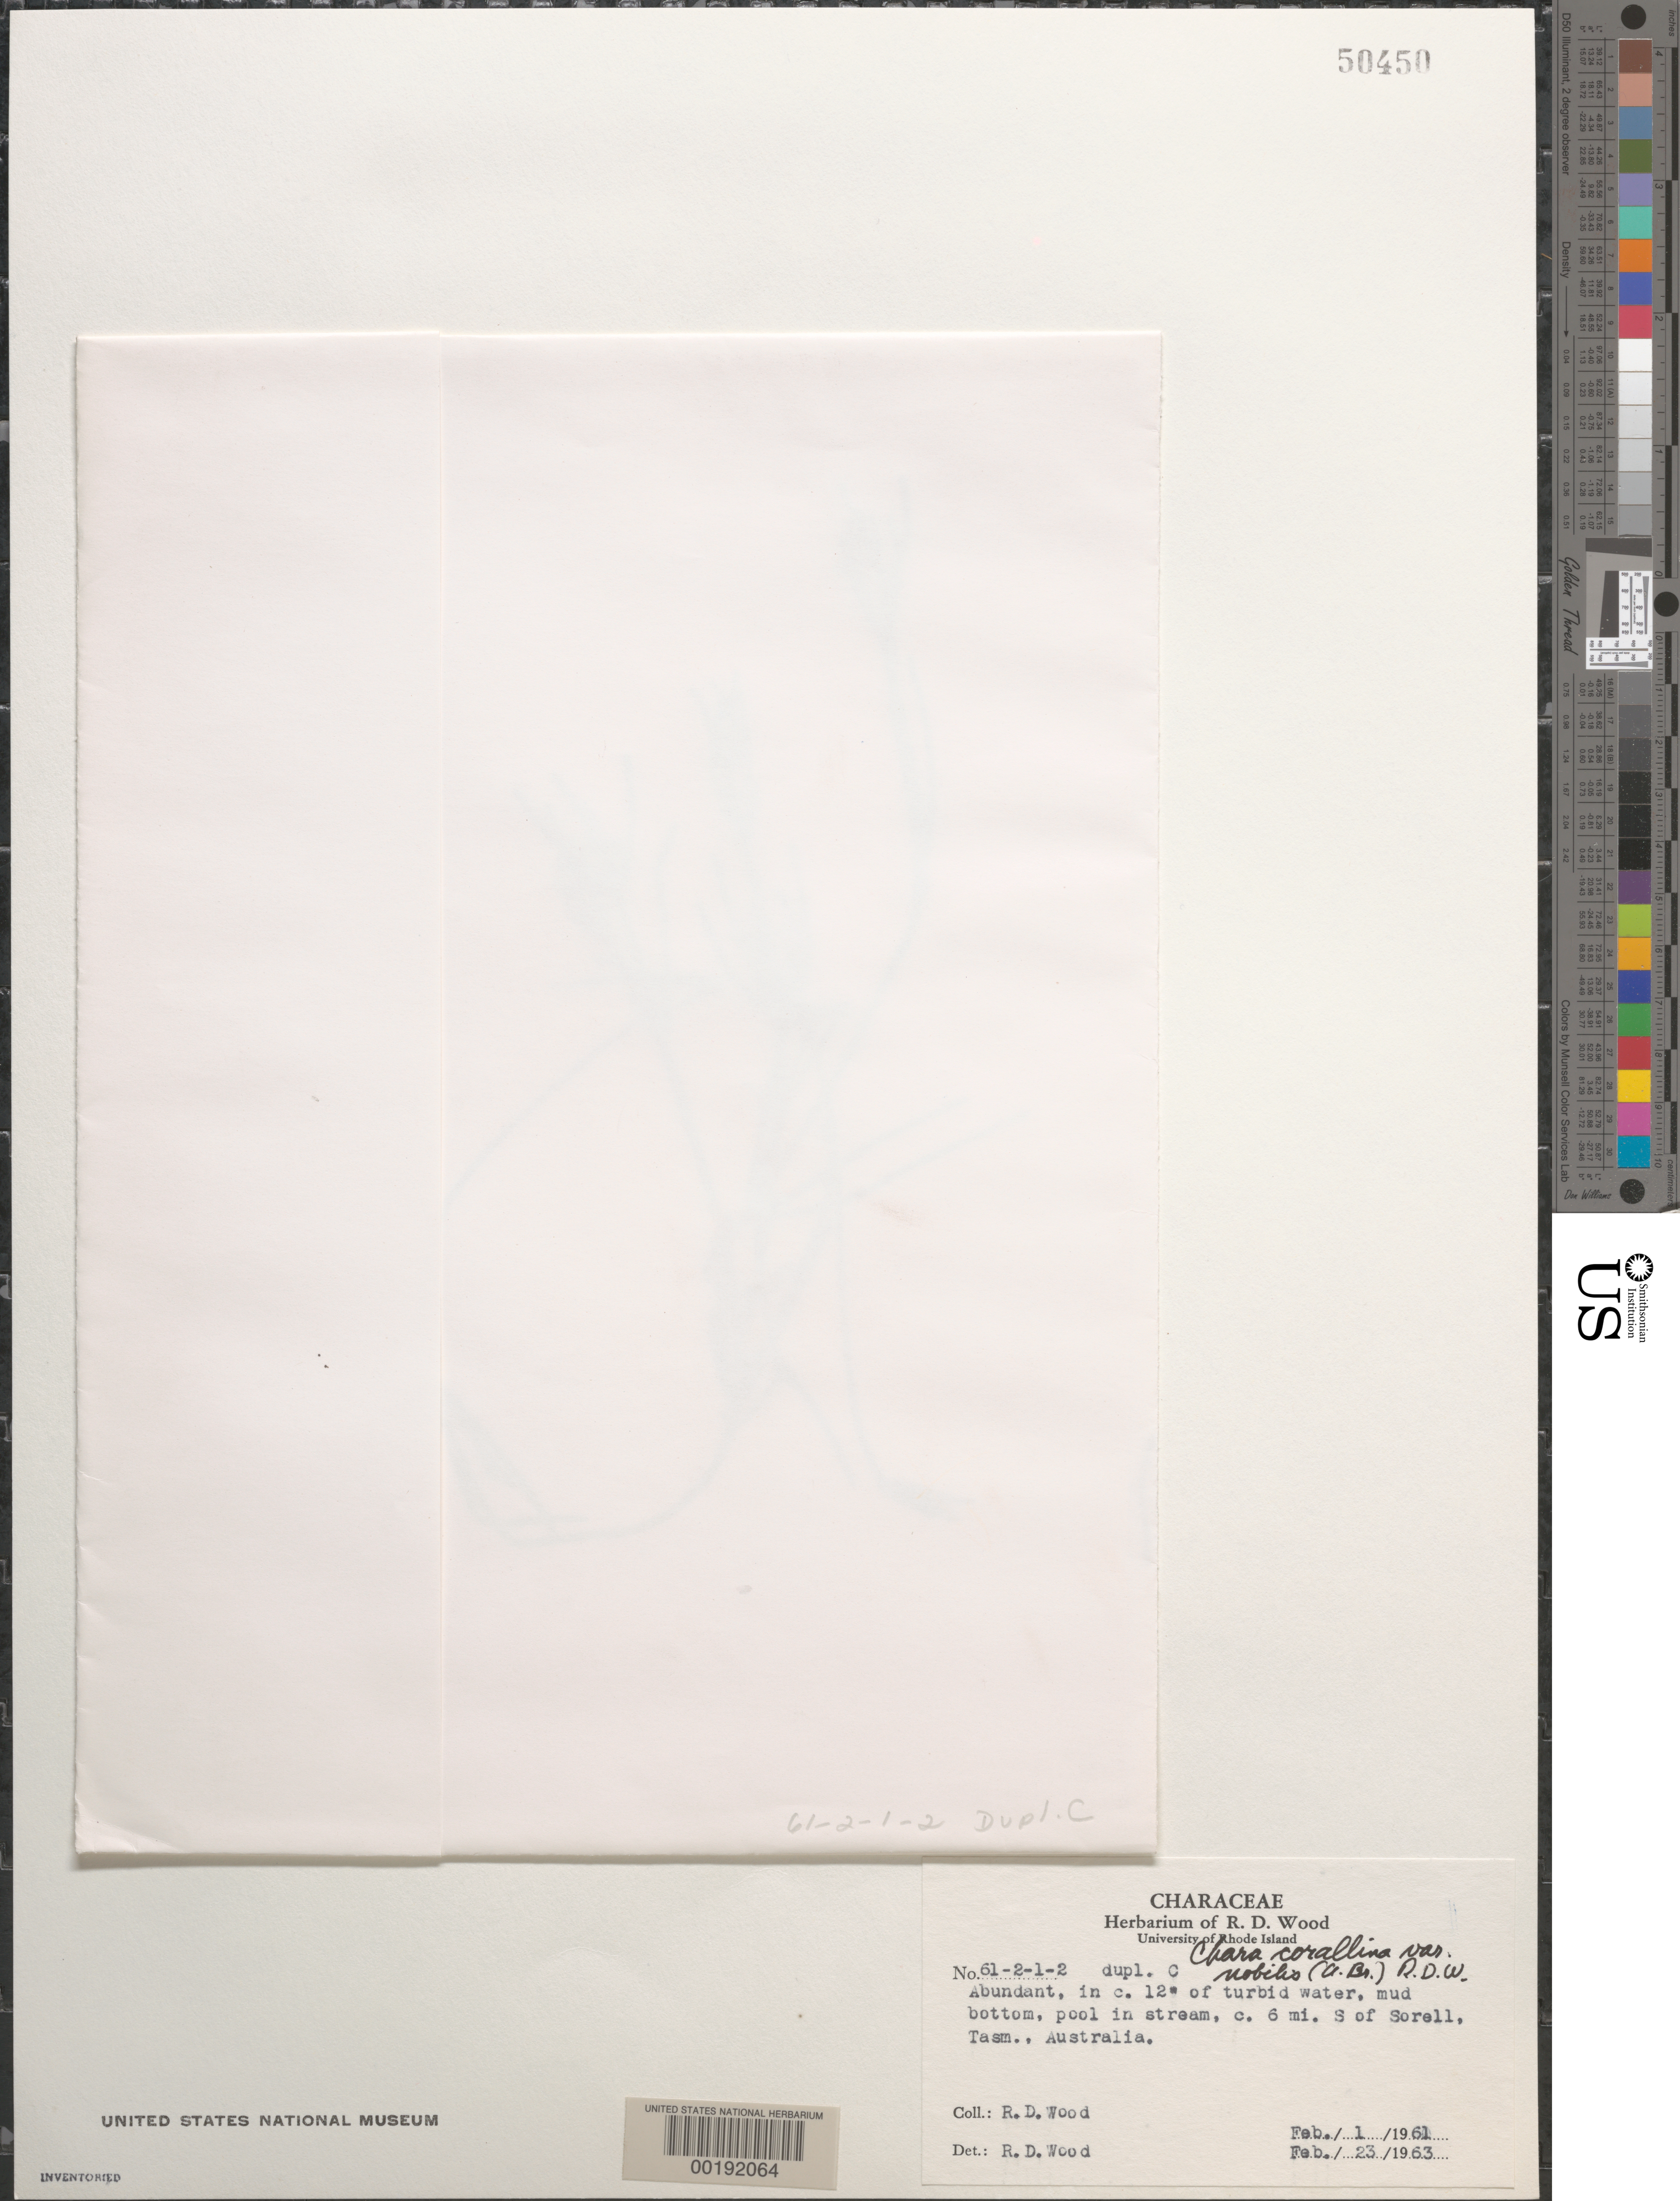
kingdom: Plantae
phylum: Charophyta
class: Charophyceae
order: Charales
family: Characeae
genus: Chara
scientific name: Chara corallina var. nobilis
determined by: Wood, R. D.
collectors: R. Wood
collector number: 61-2-1-2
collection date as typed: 01 Feb 1961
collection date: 1961-02-01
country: Australia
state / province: Tasmania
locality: Ca. 6 miles south of Sorell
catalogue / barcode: US 50450